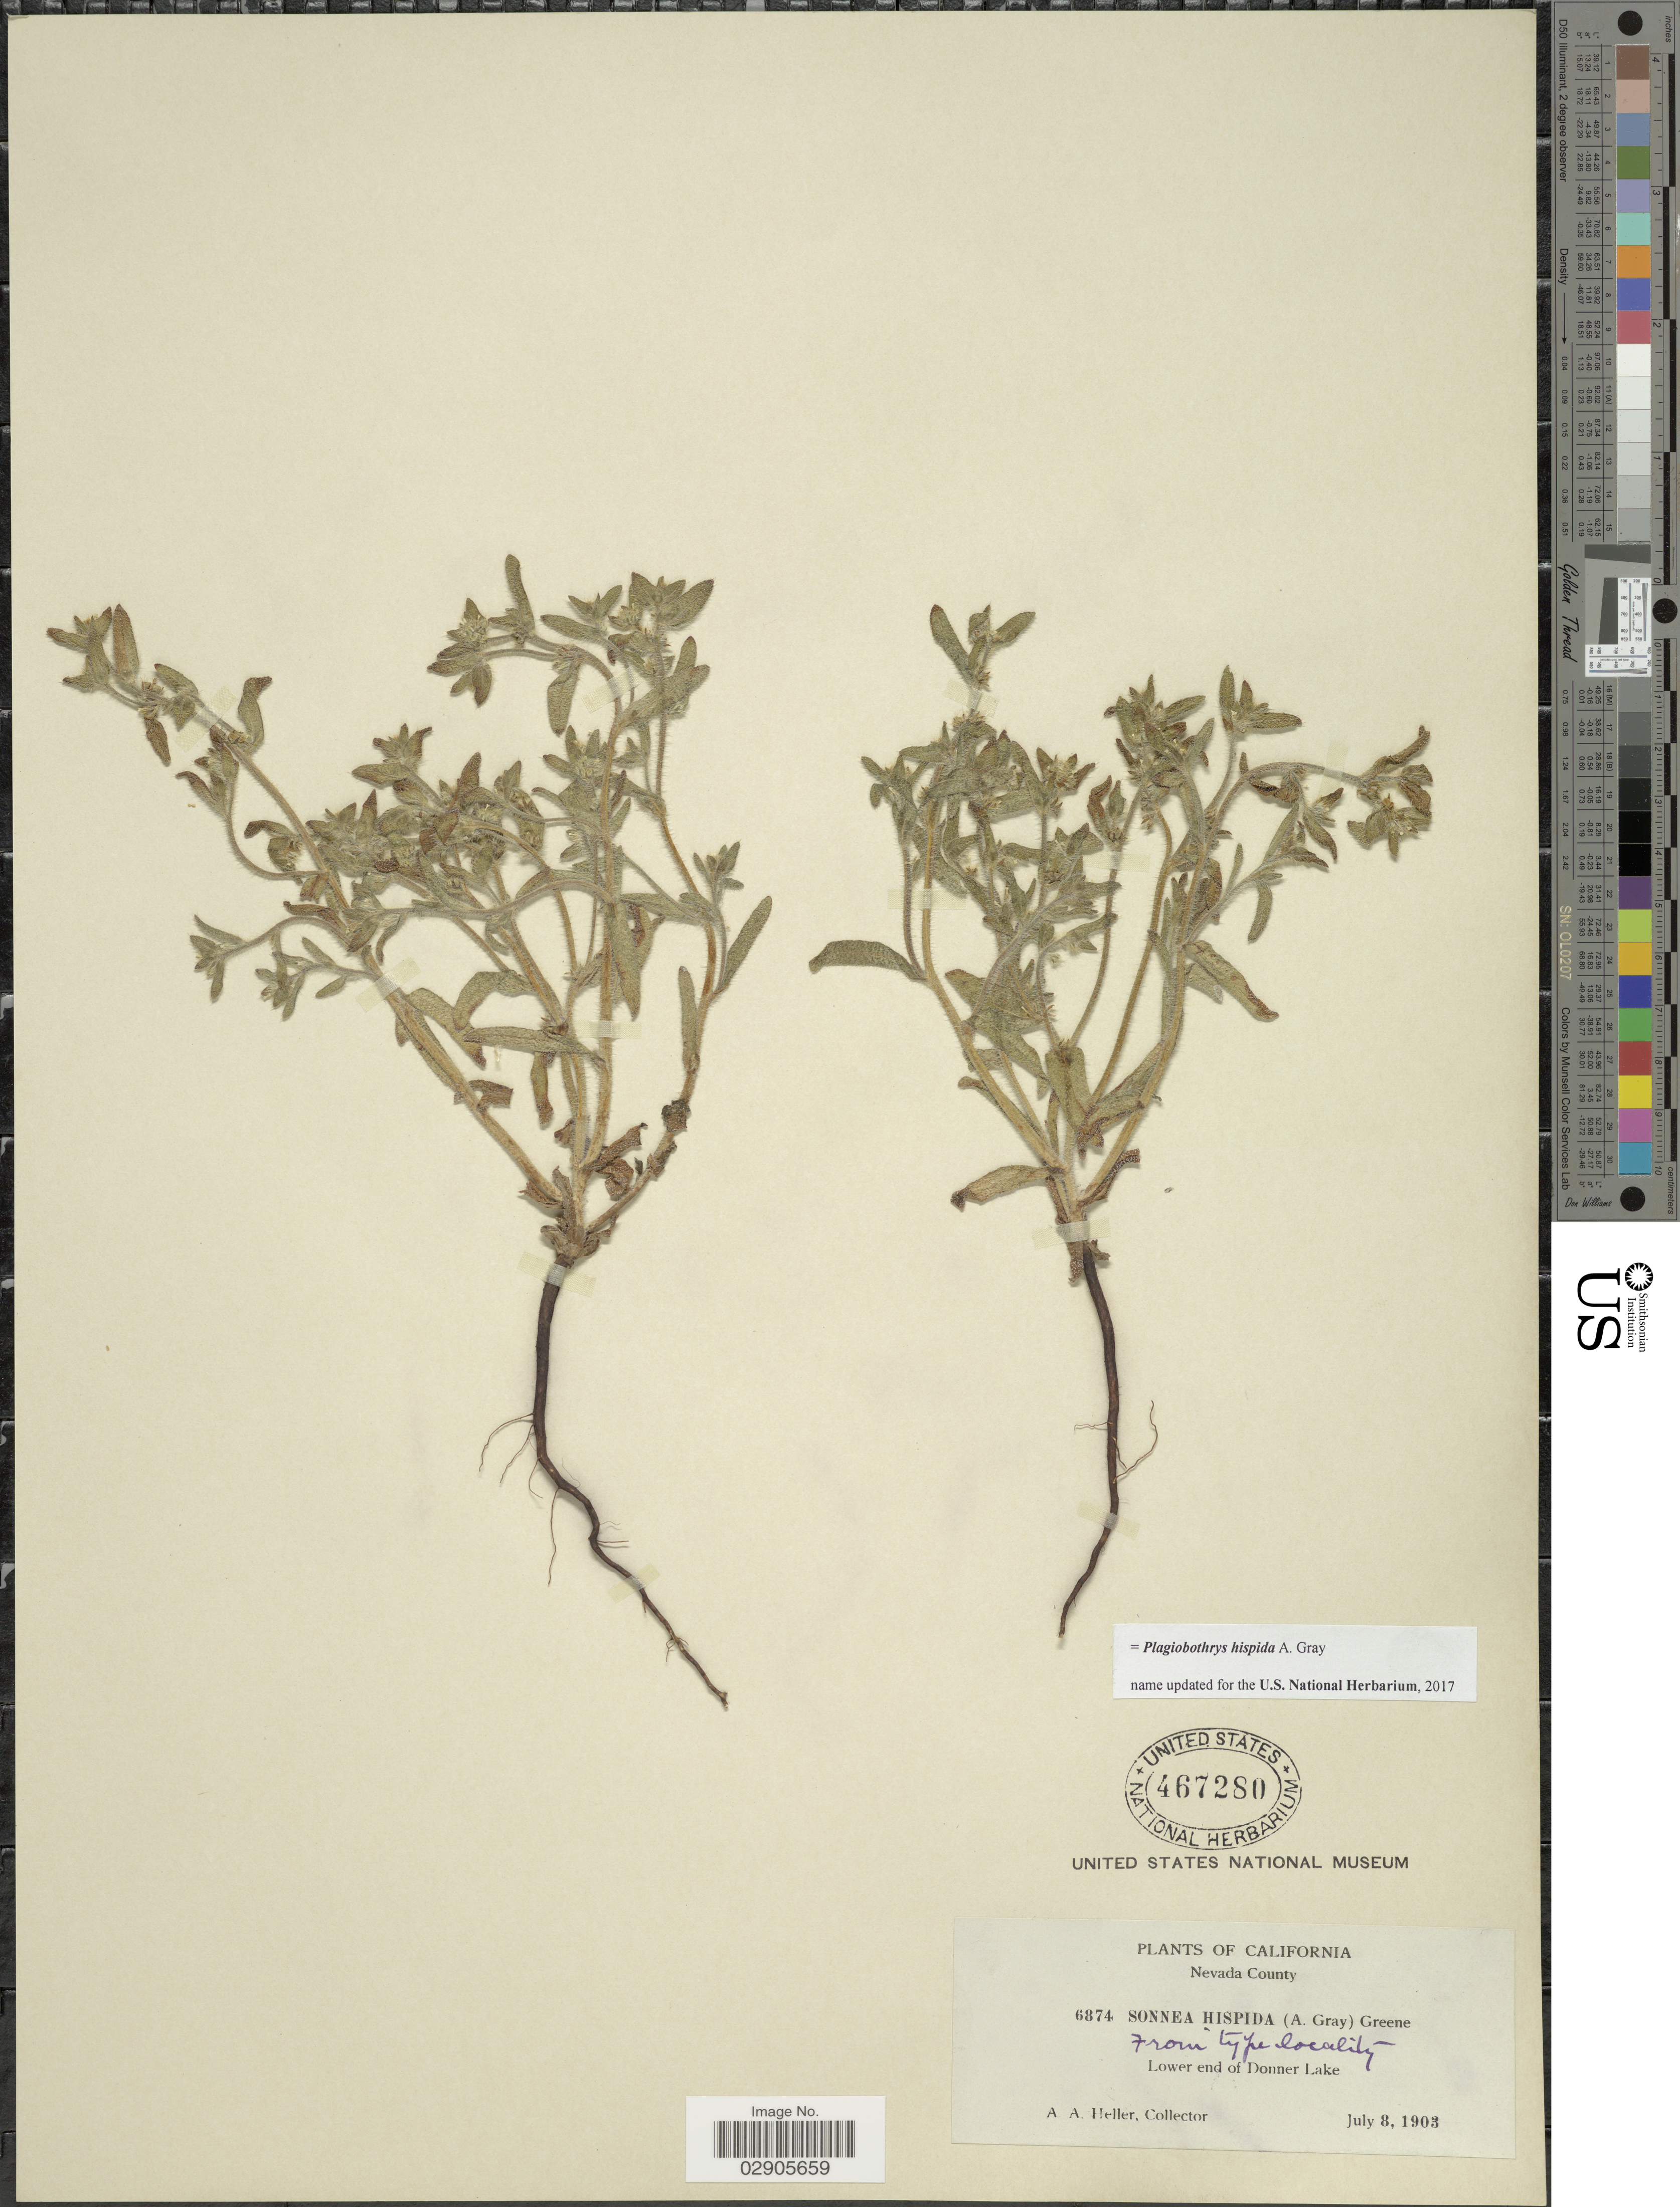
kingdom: Plantae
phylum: Tracheophyta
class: Magnoliopsida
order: Boraginales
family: Boraginaceae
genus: Plagiobothrys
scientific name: Plagiobothrys hispida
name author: A. Gray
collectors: A. A. Heller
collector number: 6874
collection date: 1903-07-08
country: United States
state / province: California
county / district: Nevada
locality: Nevada County. Lower end of Donner Lake.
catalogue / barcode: US 467280